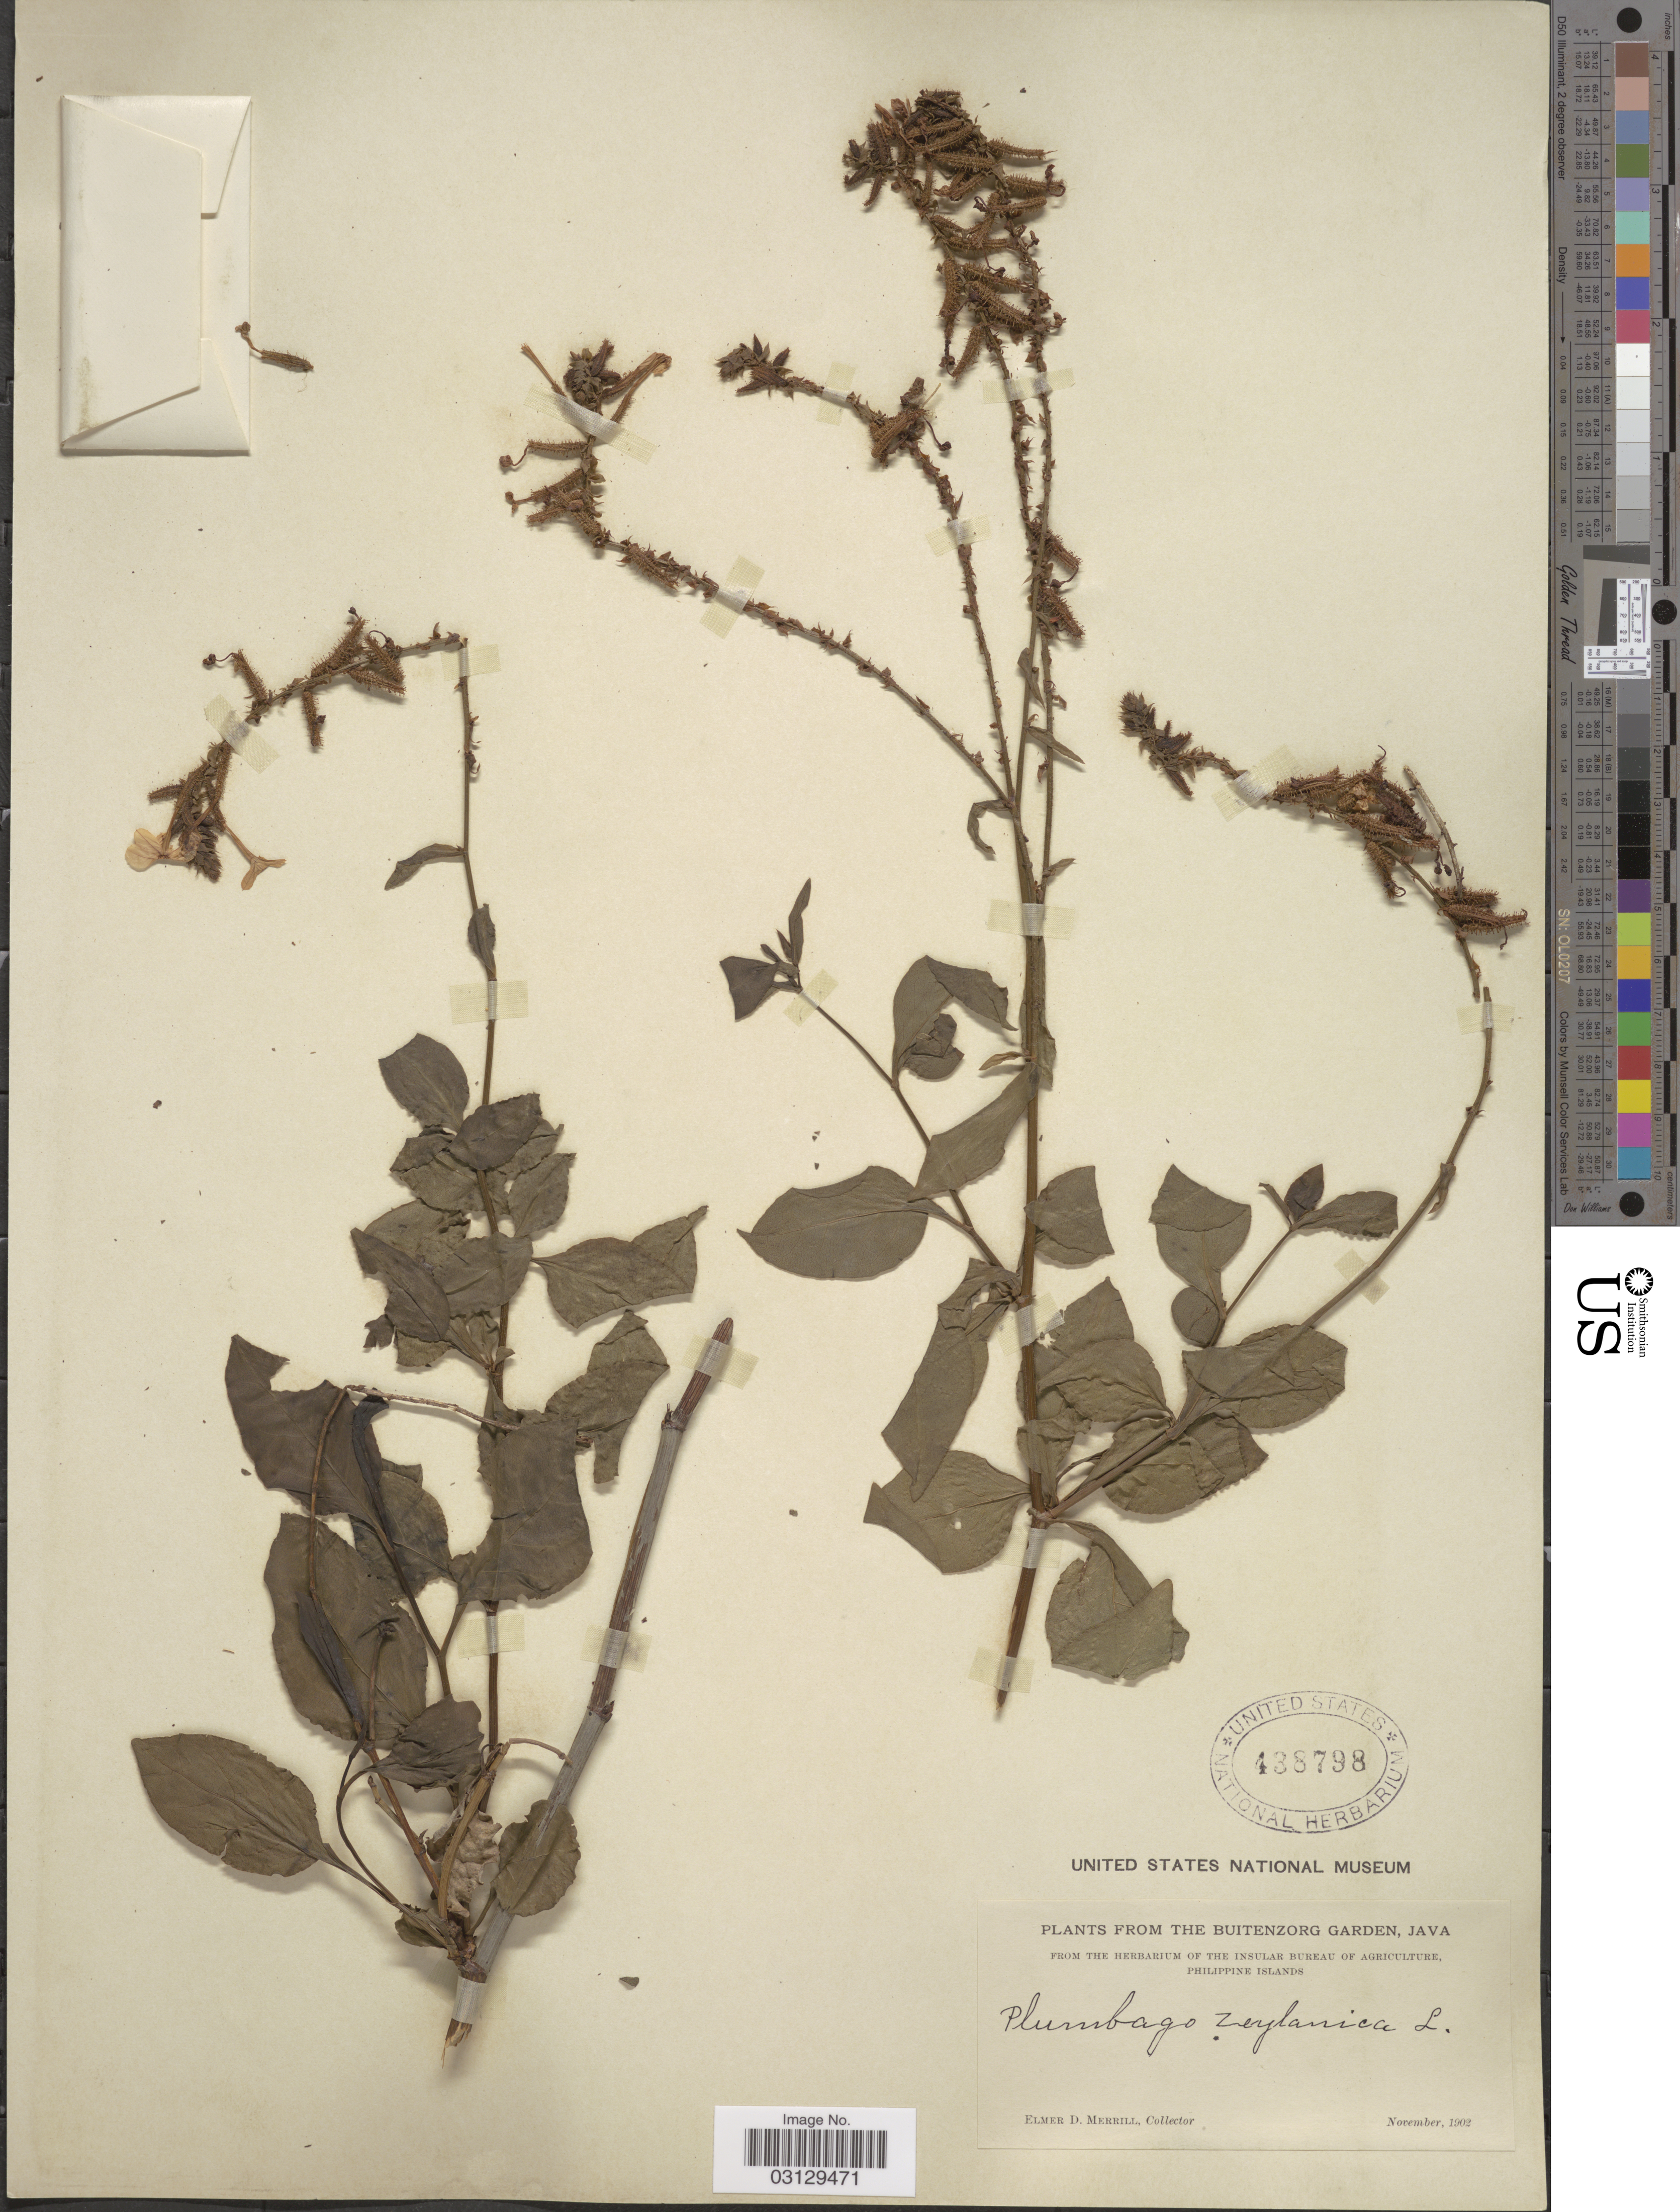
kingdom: Plantae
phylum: Tracheophyta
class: Magnoliopsida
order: Caryophyllales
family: Plumbaginaceae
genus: Plumbago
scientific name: Plumbago zeylanica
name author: L.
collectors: E. D. Merrill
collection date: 1902-11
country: Indonesia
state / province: Java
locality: The Buitenzorg Garden.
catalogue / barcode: US 438798